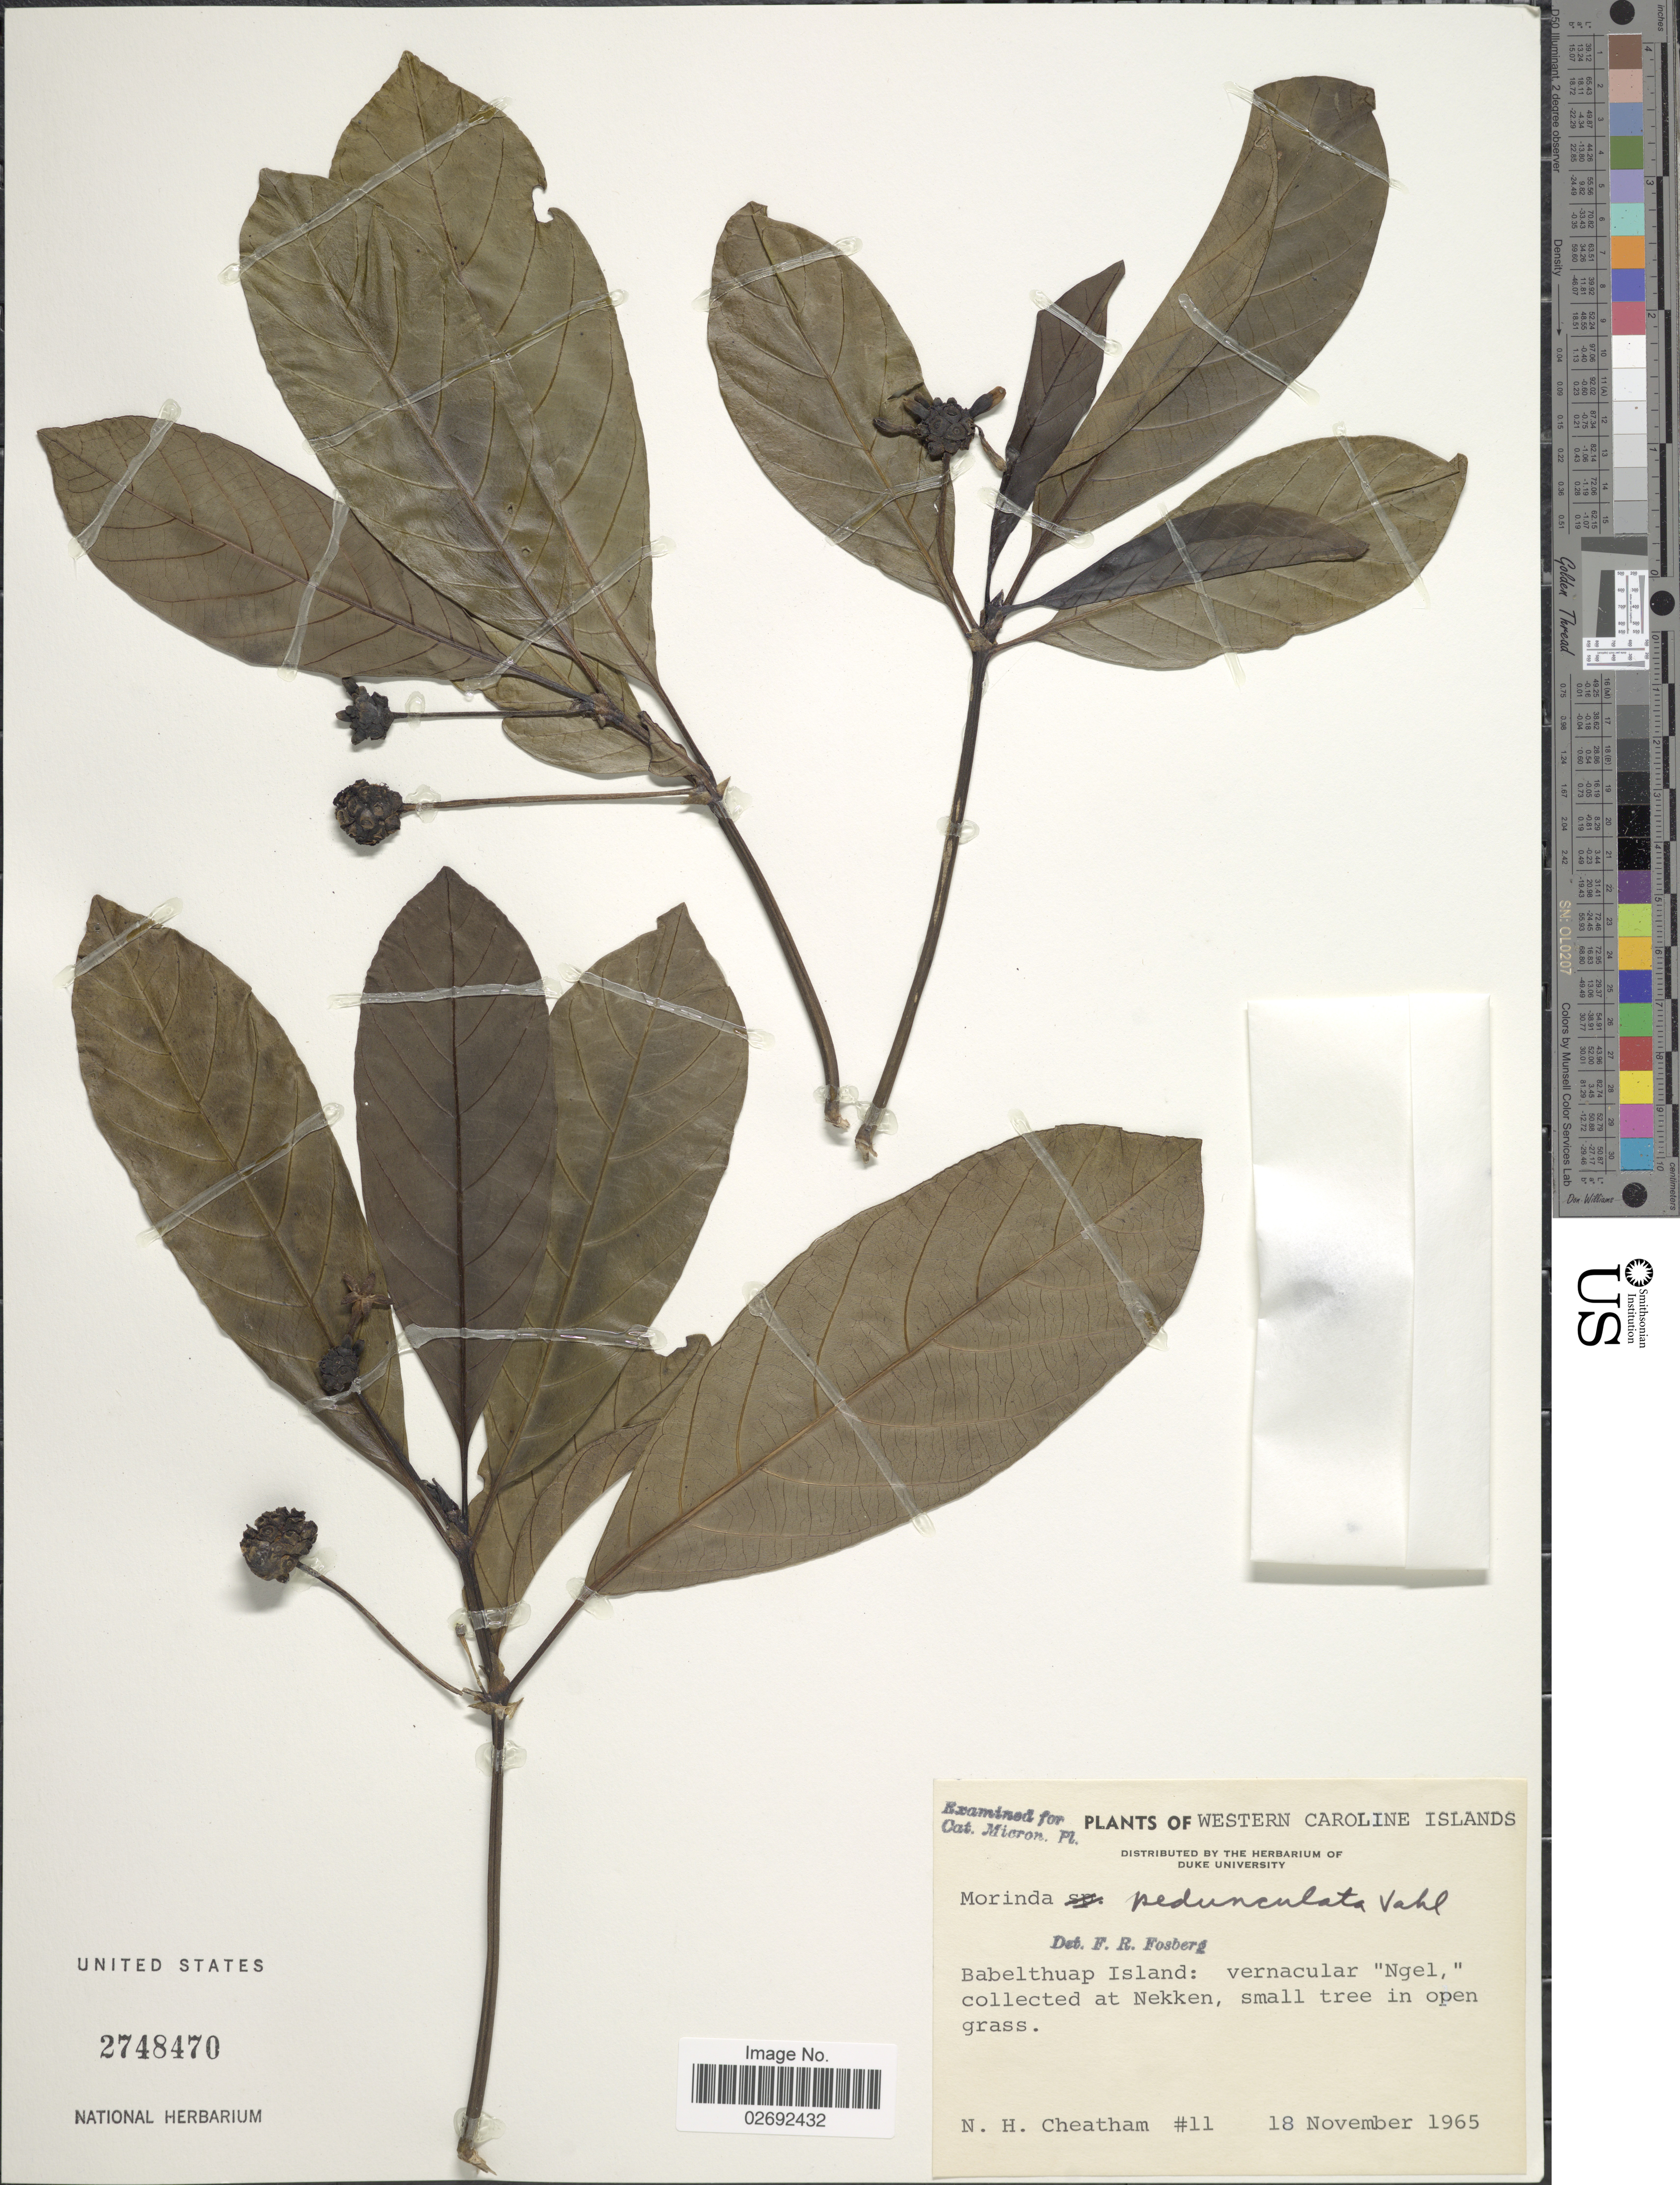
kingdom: Plantae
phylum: Tracheophyta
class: Magnoliopsida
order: Gentianales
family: Rubiaceae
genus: Morinda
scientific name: Morinda pedunculata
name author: Valeton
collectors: N. H. Cheatham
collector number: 11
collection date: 1965-11-18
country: Palau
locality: Western Caroline Islands. Babelthaup Island: vernacular "Ngel," collected at Nekken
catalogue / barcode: US 2748470